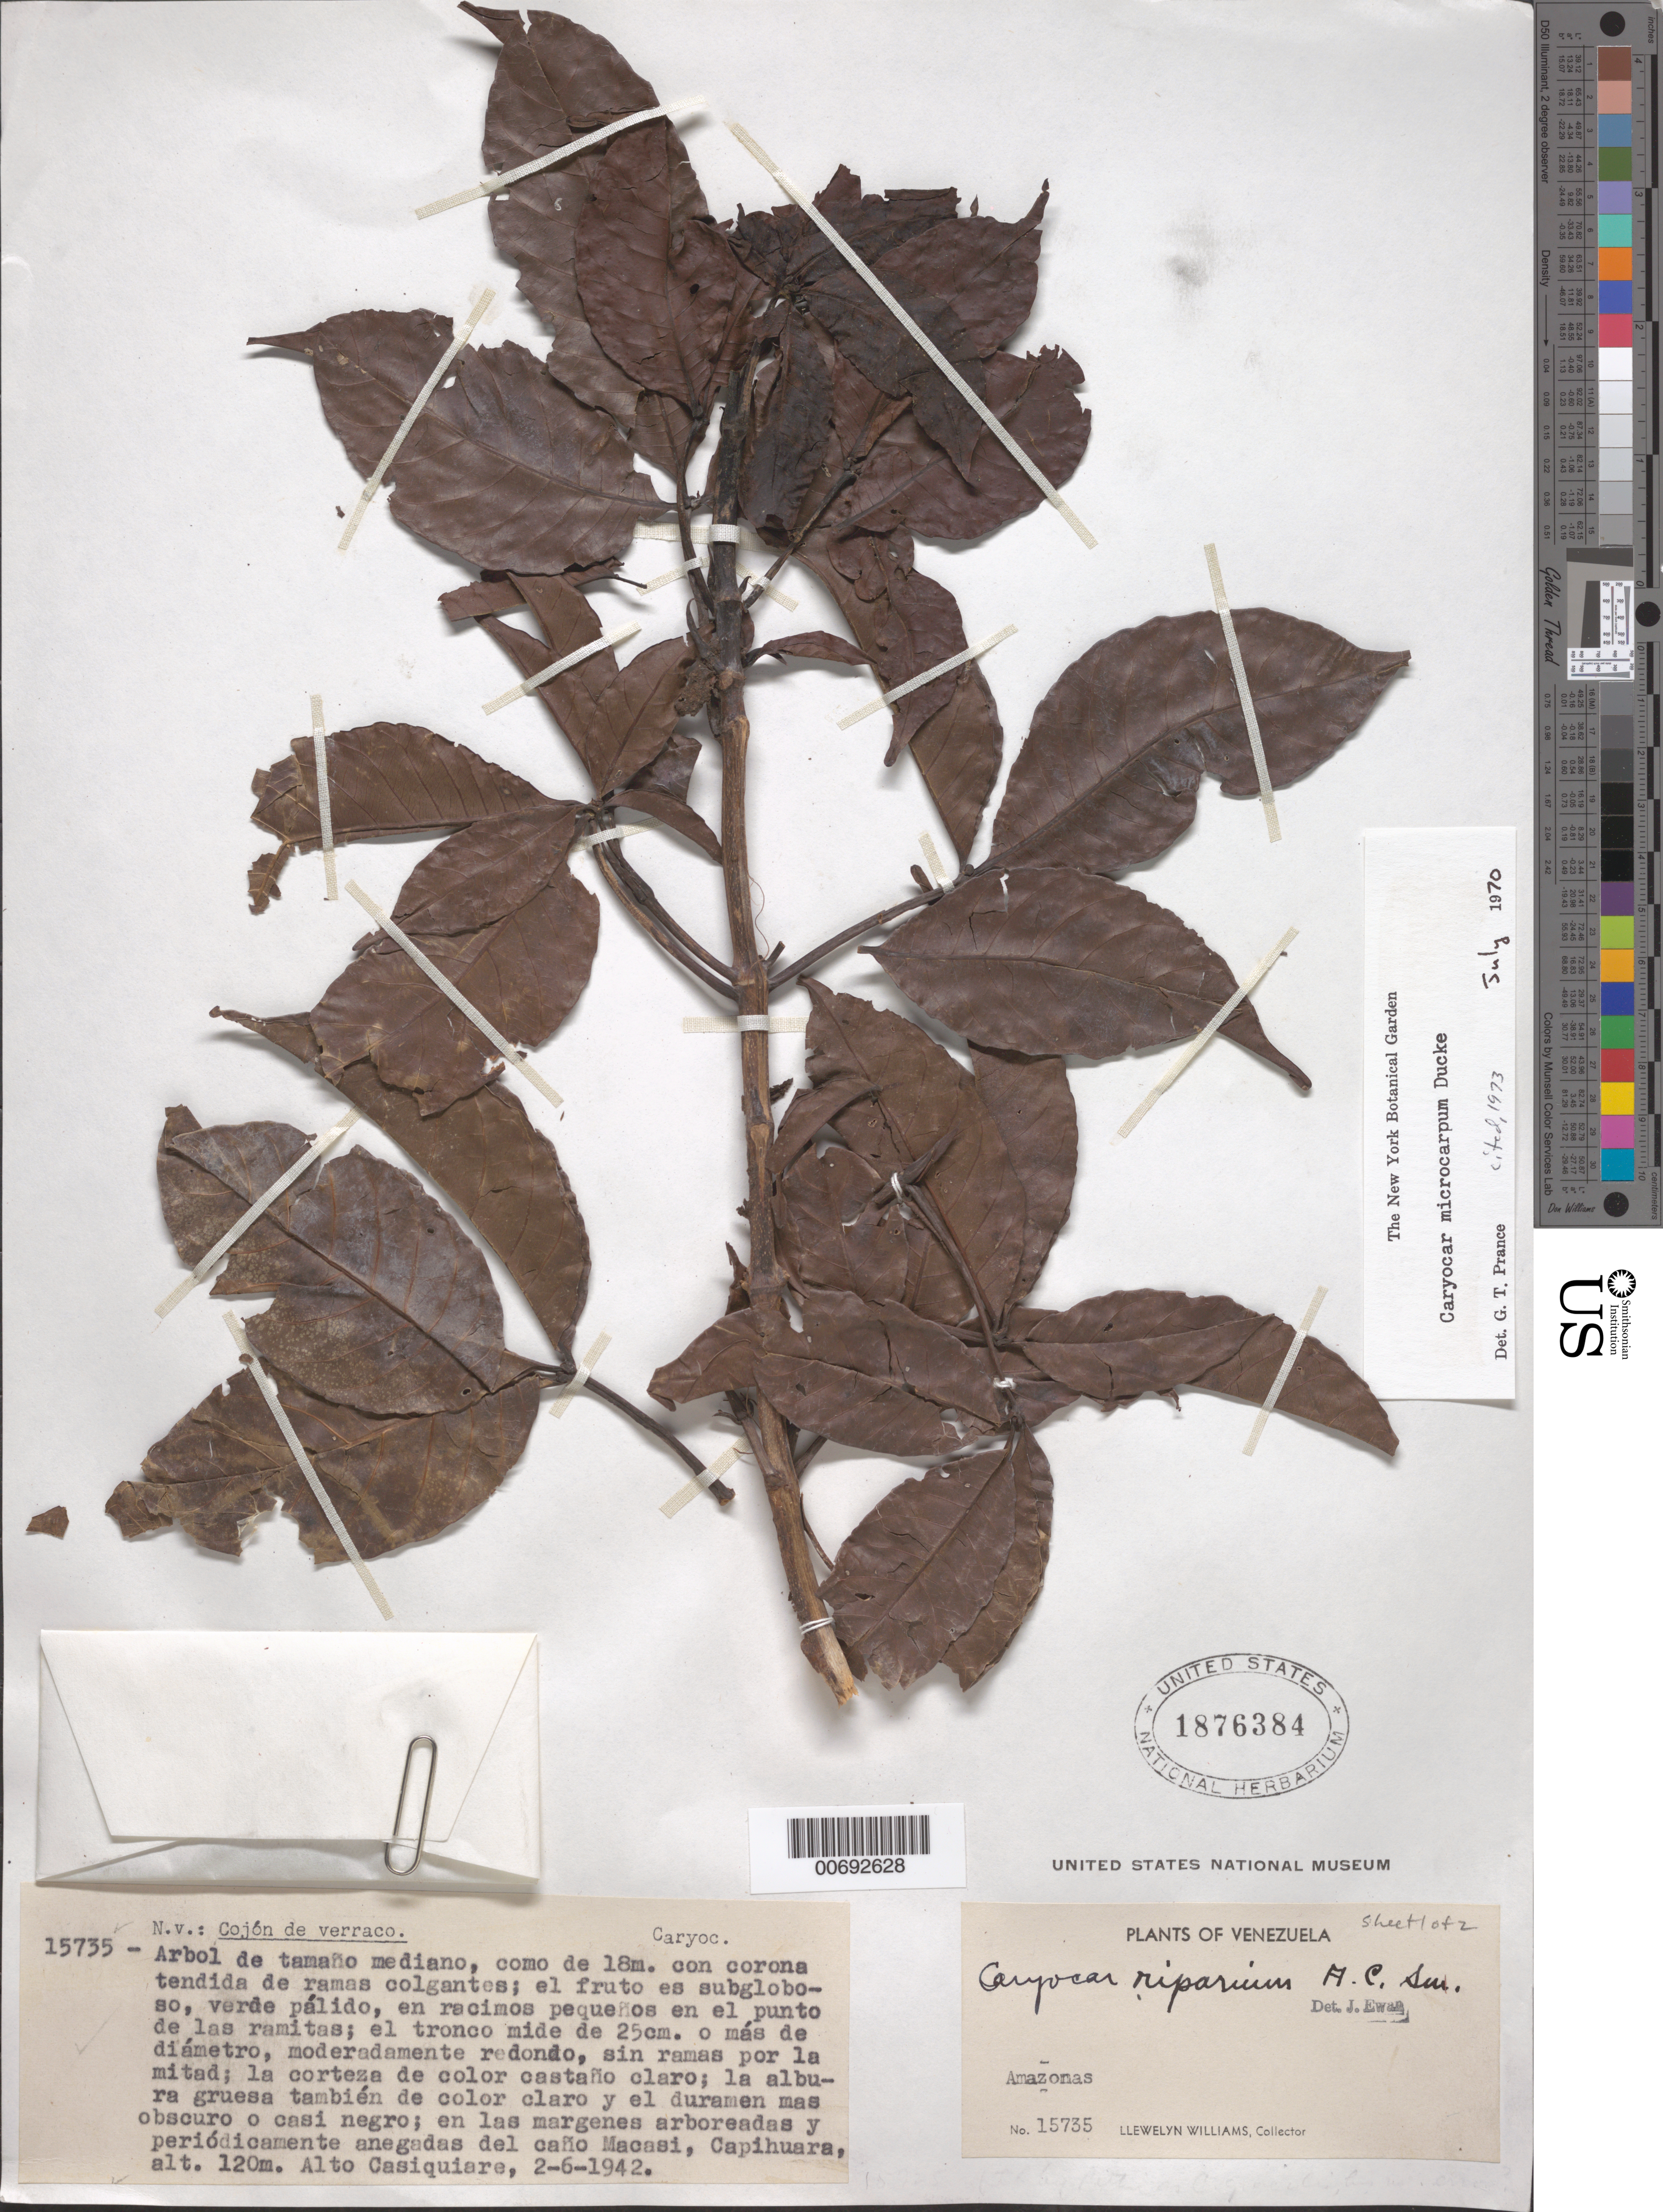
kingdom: Plantae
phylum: Tracheophyta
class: Magnoliopsida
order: Malpighiales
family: Caryocaraceae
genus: Caryocar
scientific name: Caryocar microcarpum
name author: Ducke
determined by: Prance, G. T.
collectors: Ll. Williams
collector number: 15735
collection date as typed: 2-Jun-42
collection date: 1942-06-02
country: Venezuela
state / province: Amazonas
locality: Capihuara, Alto Casiquiare, Caño Macasi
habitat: Margenes arboreadas y periodicamente anegadas del caño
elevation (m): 120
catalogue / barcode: US 1876384